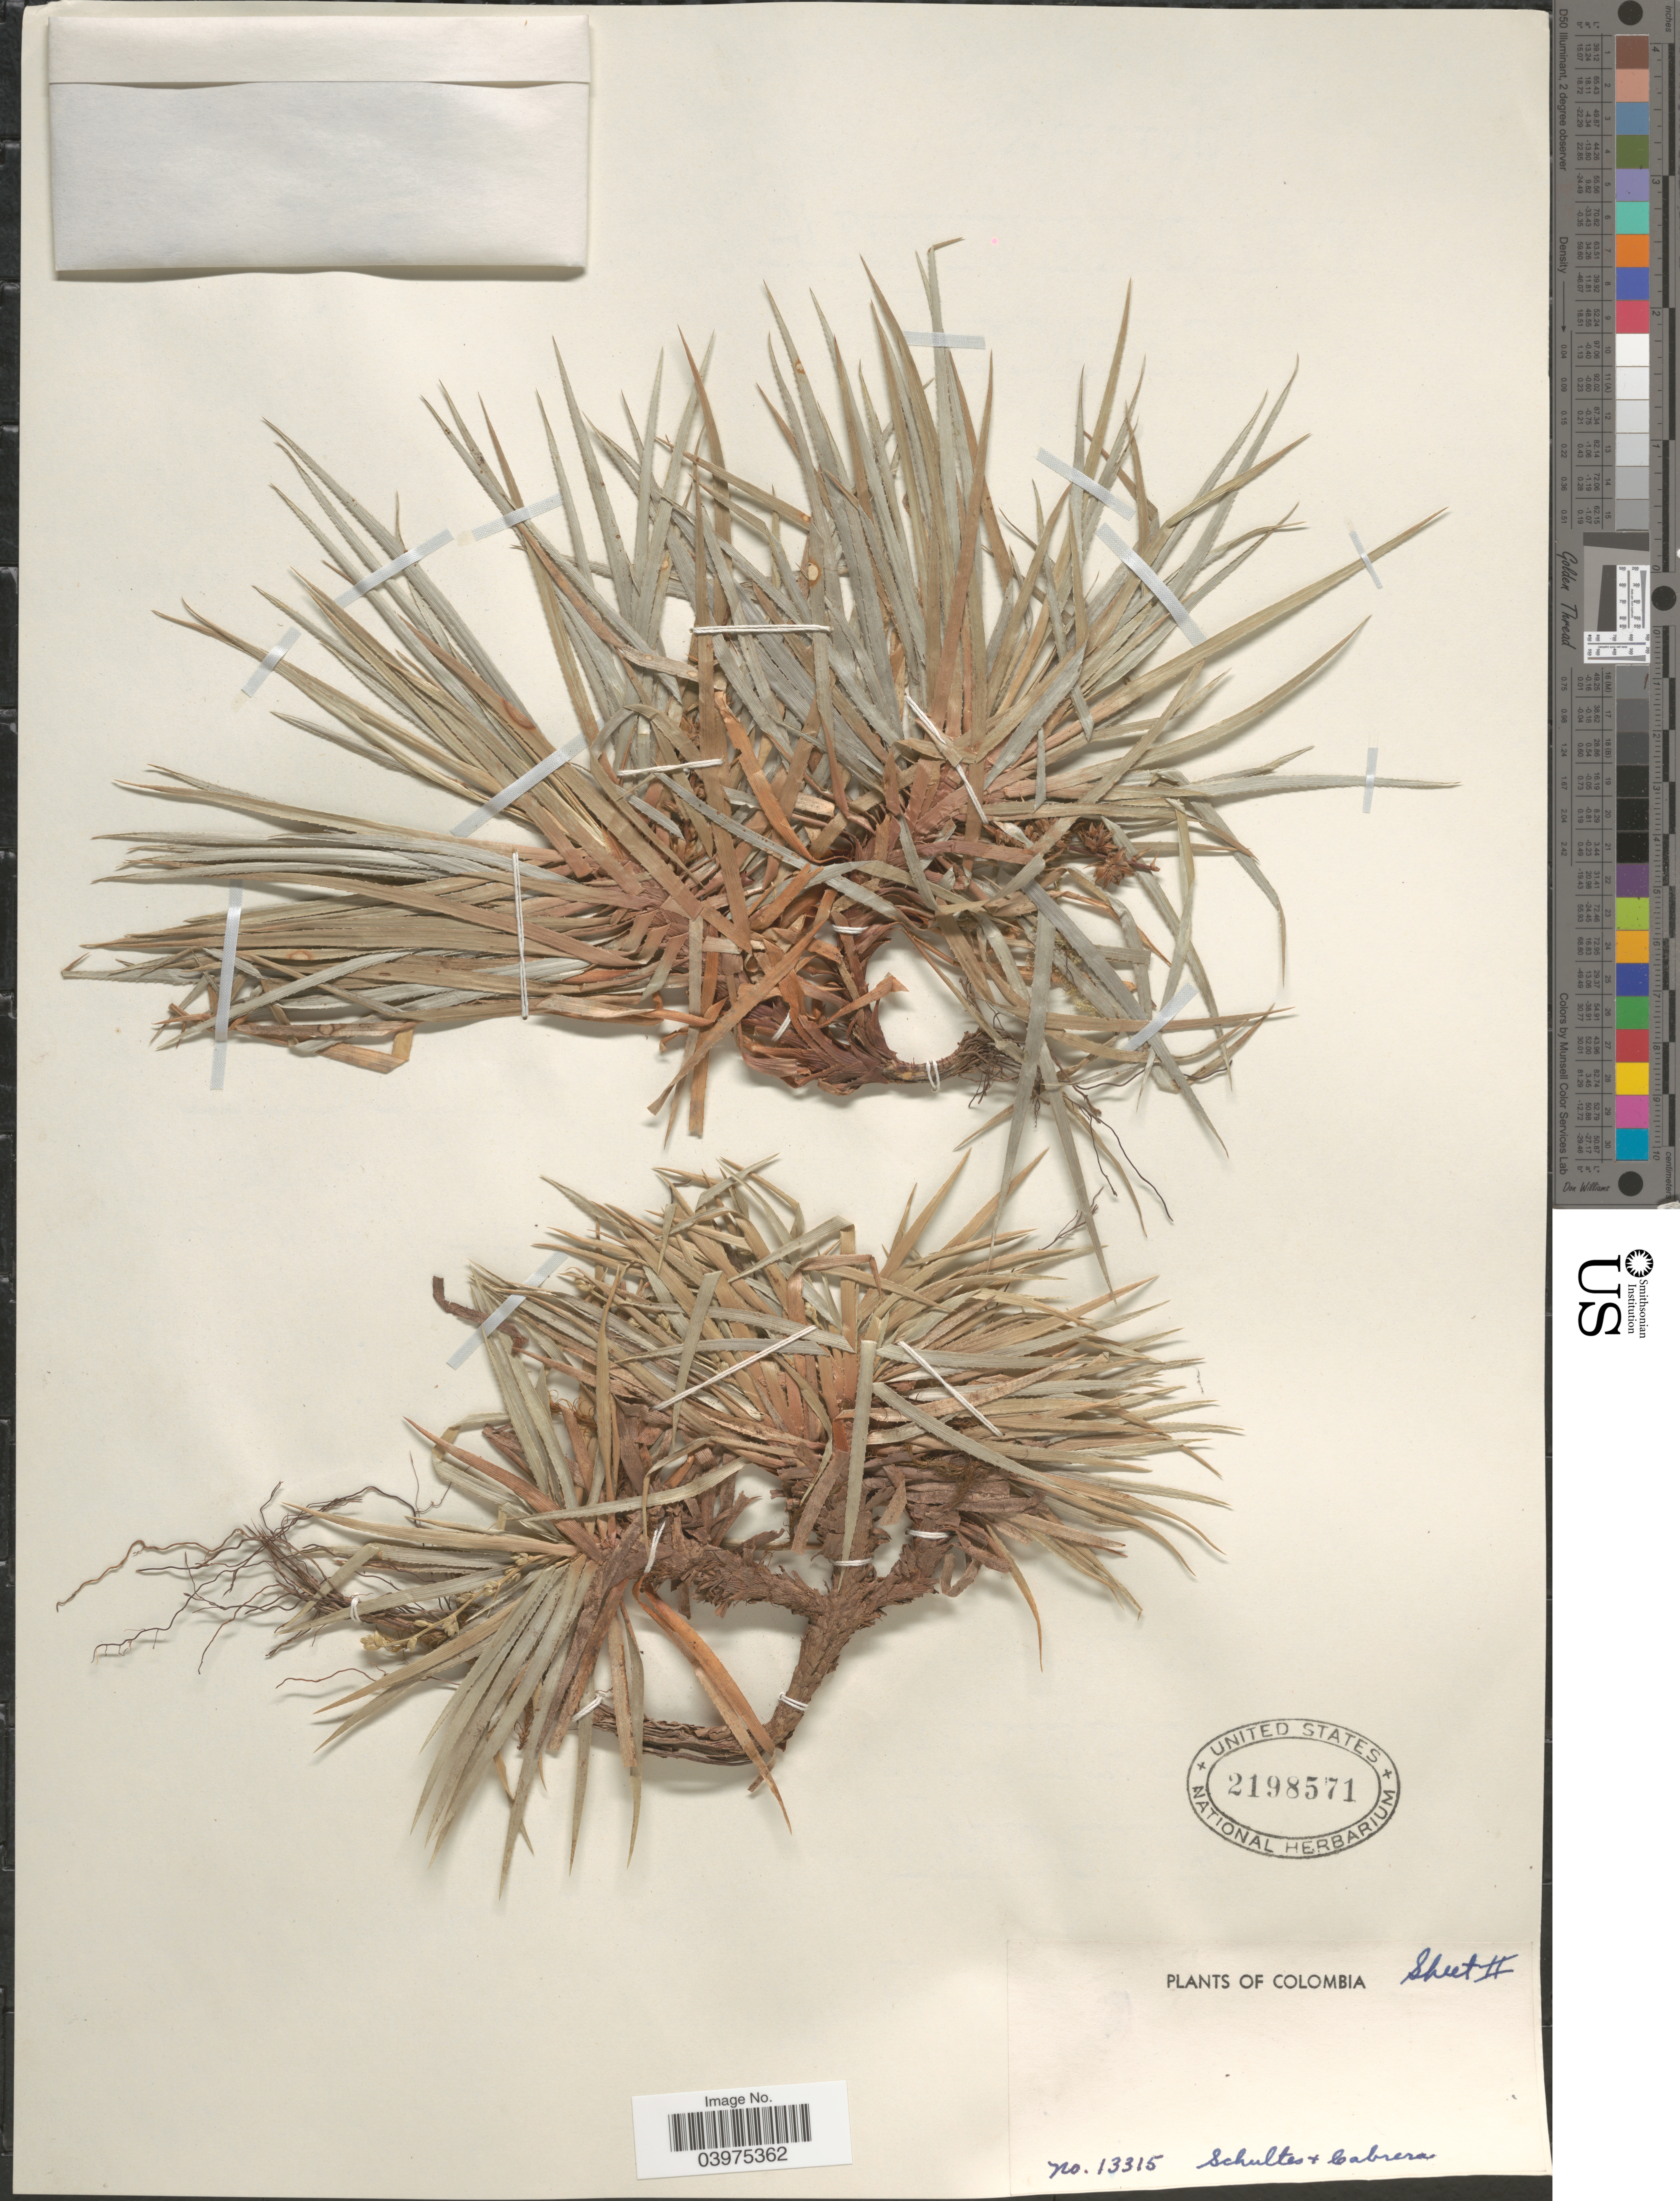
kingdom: Plantae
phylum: Tracheophyta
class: Liliopsida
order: Poales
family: Bromeliaceae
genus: Navia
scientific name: Navia caulescens var. minor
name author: Schult. f.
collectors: -- Schultes & Cabrera, --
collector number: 13315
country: Colombia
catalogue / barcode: US 2198571